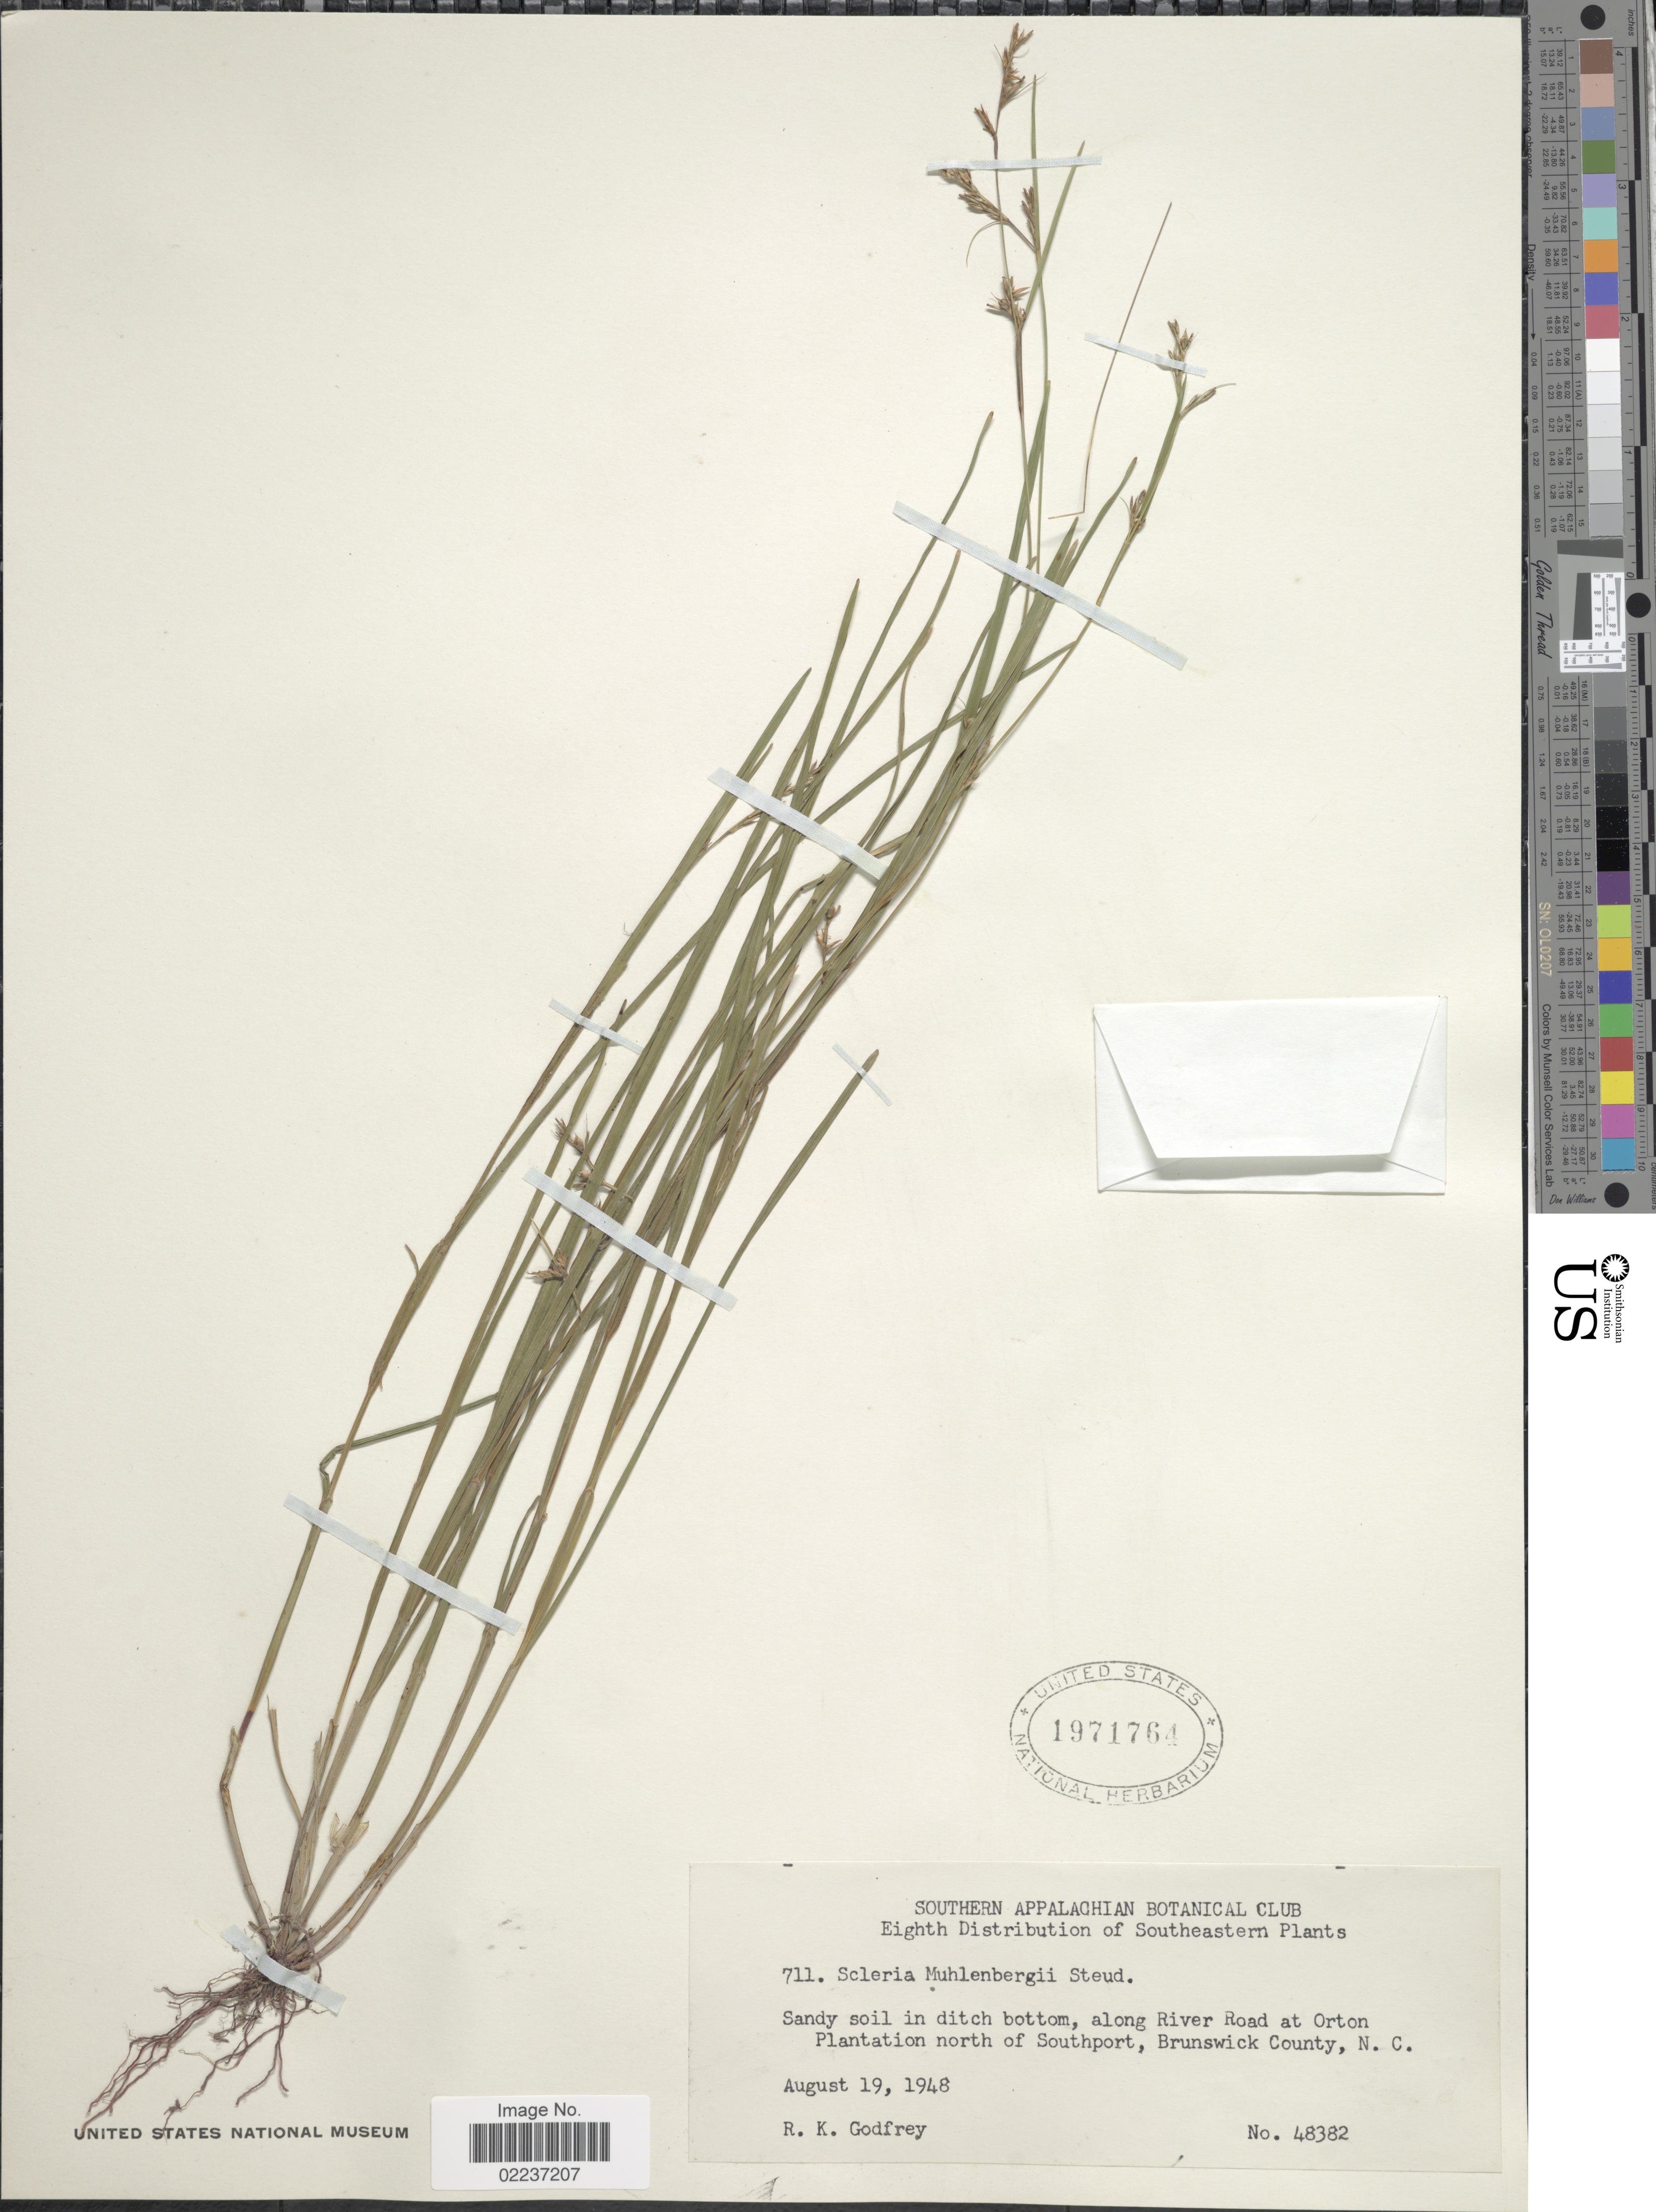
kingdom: Plantae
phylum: Tracheophyta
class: Liliopsida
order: Poales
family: Cyperaceae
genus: Scleria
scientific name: Scleria muehlenbergii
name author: Steud.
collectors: R. K. Godfrey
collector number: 48382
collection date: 1948-08-19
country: United States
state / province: North Carolina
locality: Southern Appalachian, along River Road at Orton Plantation north of Southport, Brunswick County, N.C. Southeastern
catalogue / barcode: US 1971764